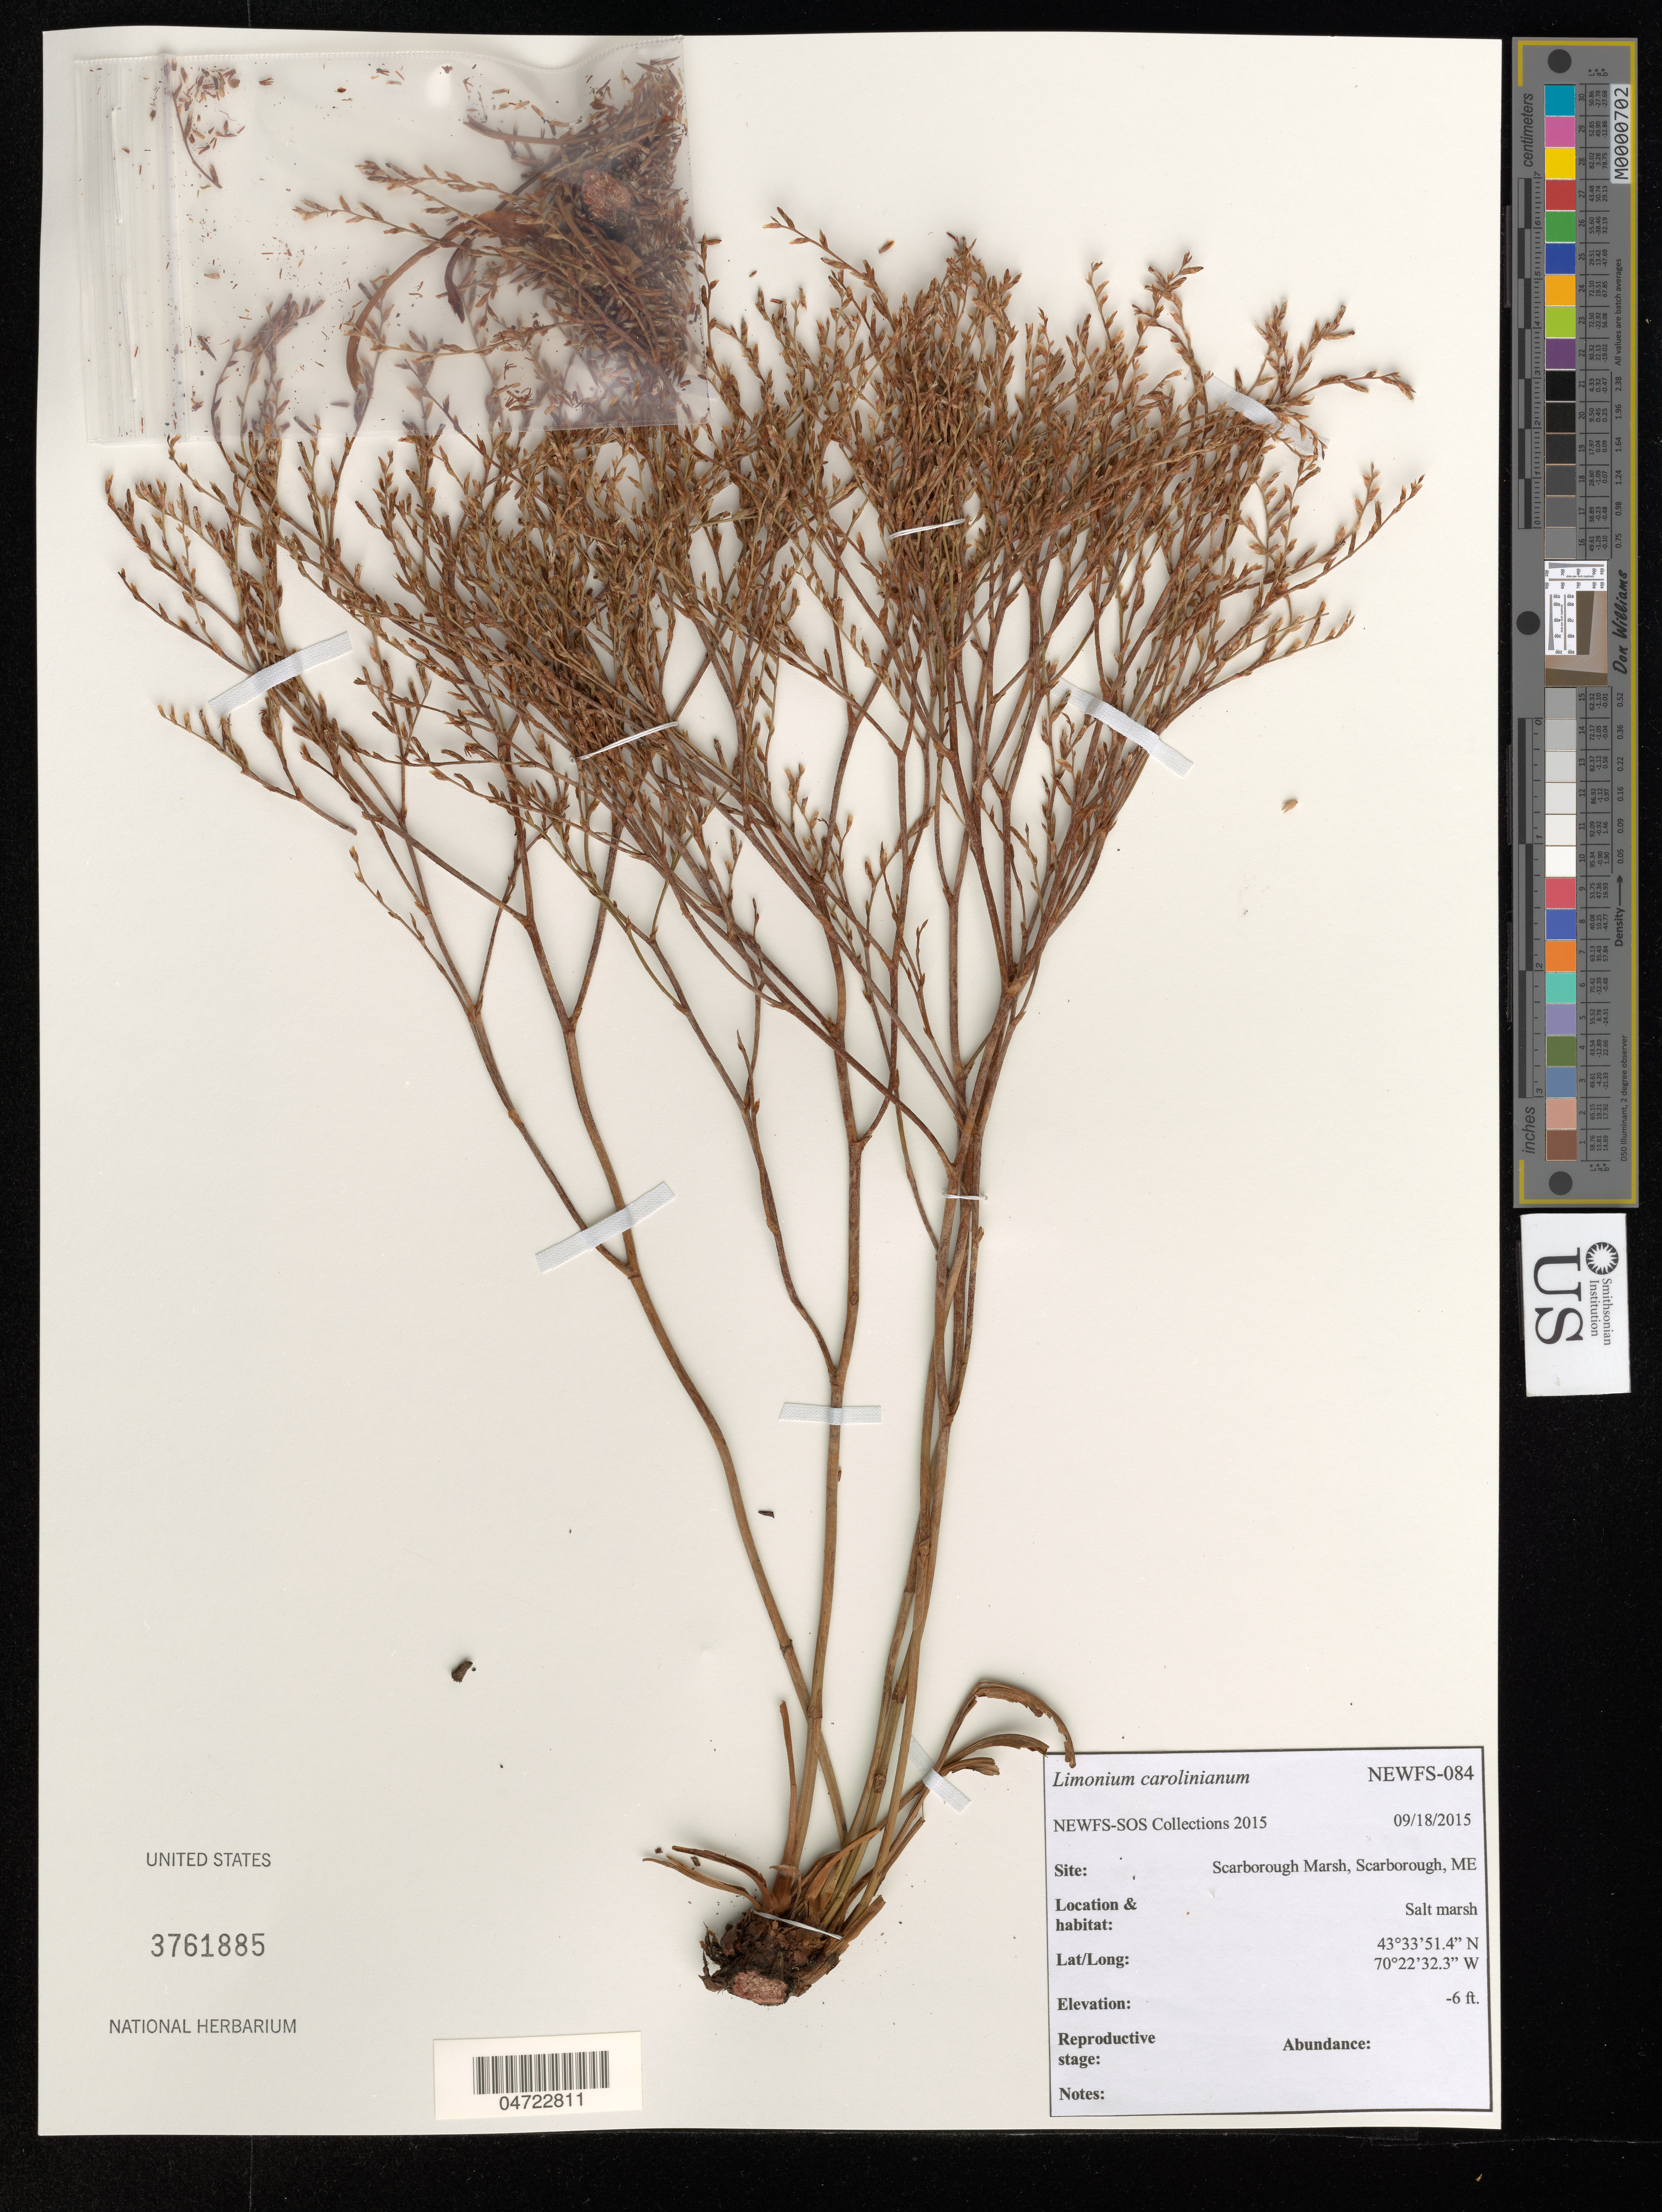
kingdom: Plantae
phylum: Tracheophyta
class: Magnoliopsida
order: Caryophyllales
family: Plumbaginaceae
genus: Limonium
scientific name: Limonium carolinianum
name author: (Walter) Britton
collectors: NEWFS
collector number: NEWFS-084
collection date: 2015-09-18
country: United States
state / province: Maine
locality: Scarborough Marsh, Scarborough.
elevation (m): -2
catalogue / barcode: US 3761885